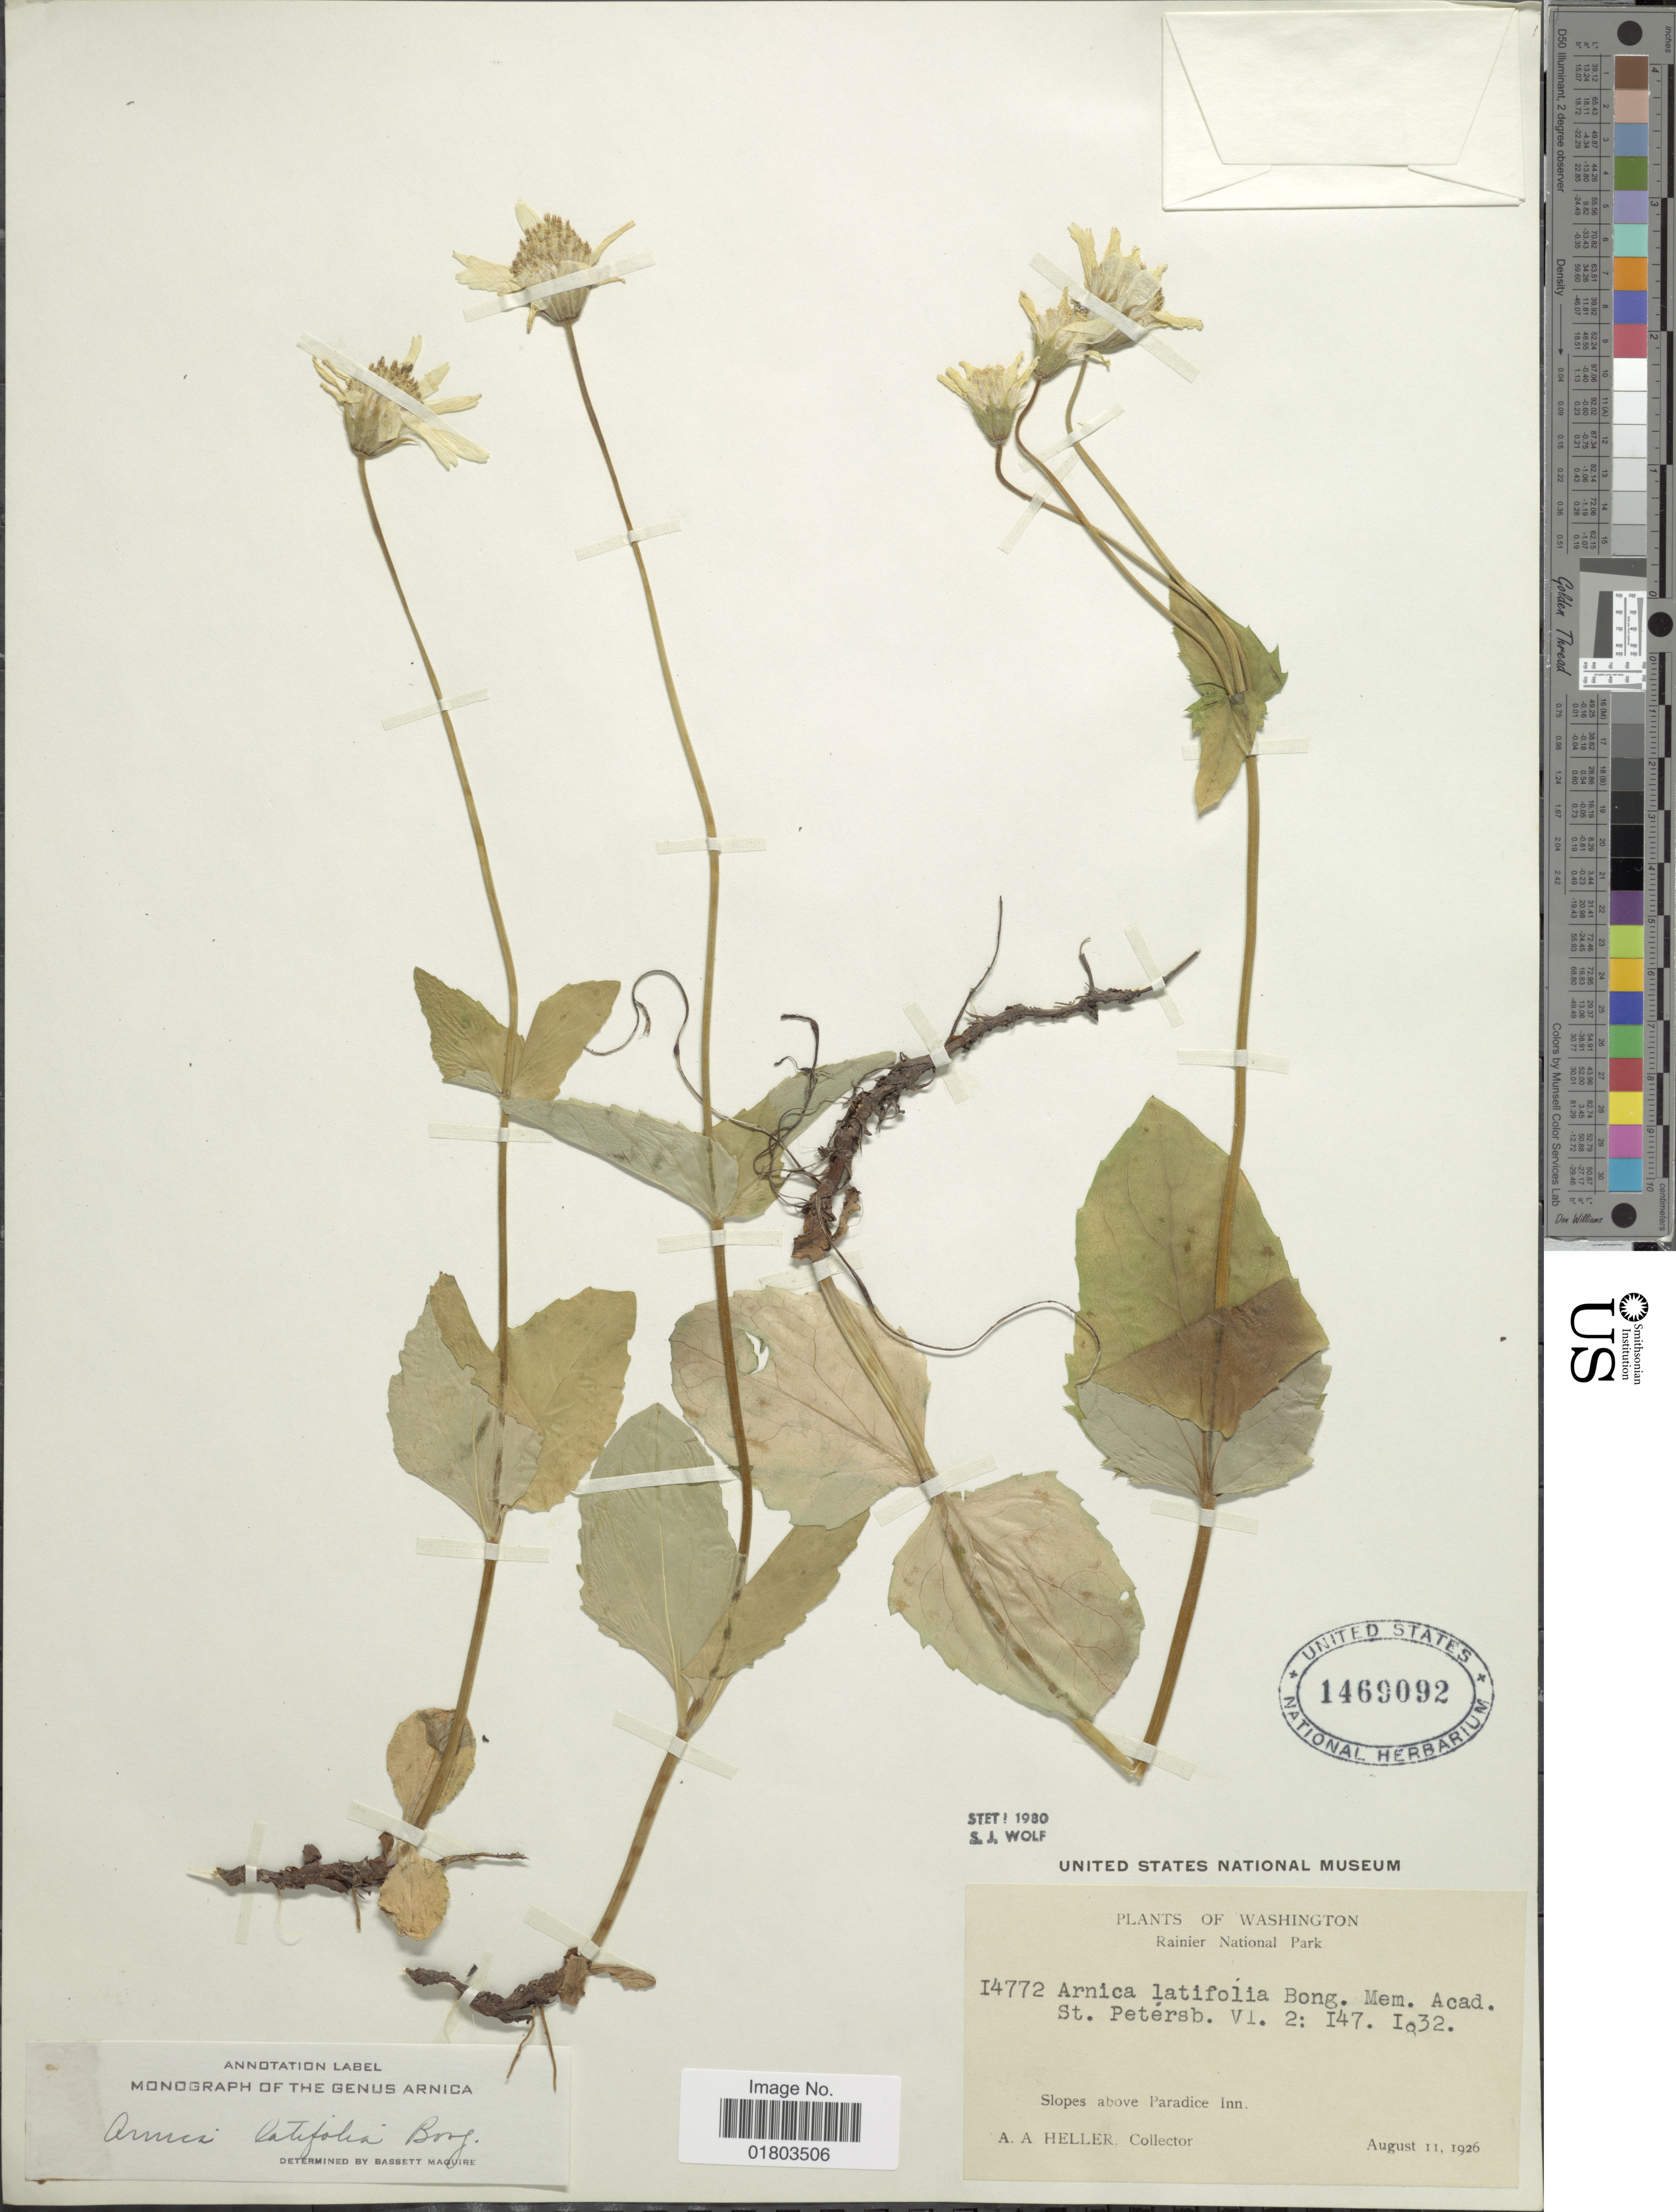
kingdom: Plantae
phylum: Tracheophyta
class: Magnoliopsida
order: Asterales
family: Asteraceae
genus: Arnica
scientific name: Arnica latifolia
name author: Bong.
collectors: A. A. Heller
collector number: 14772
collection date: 1926-08-11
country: United States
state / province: Washington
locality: Rainier National Park, Slopes above Paradice Inn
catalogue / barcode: US 1469092